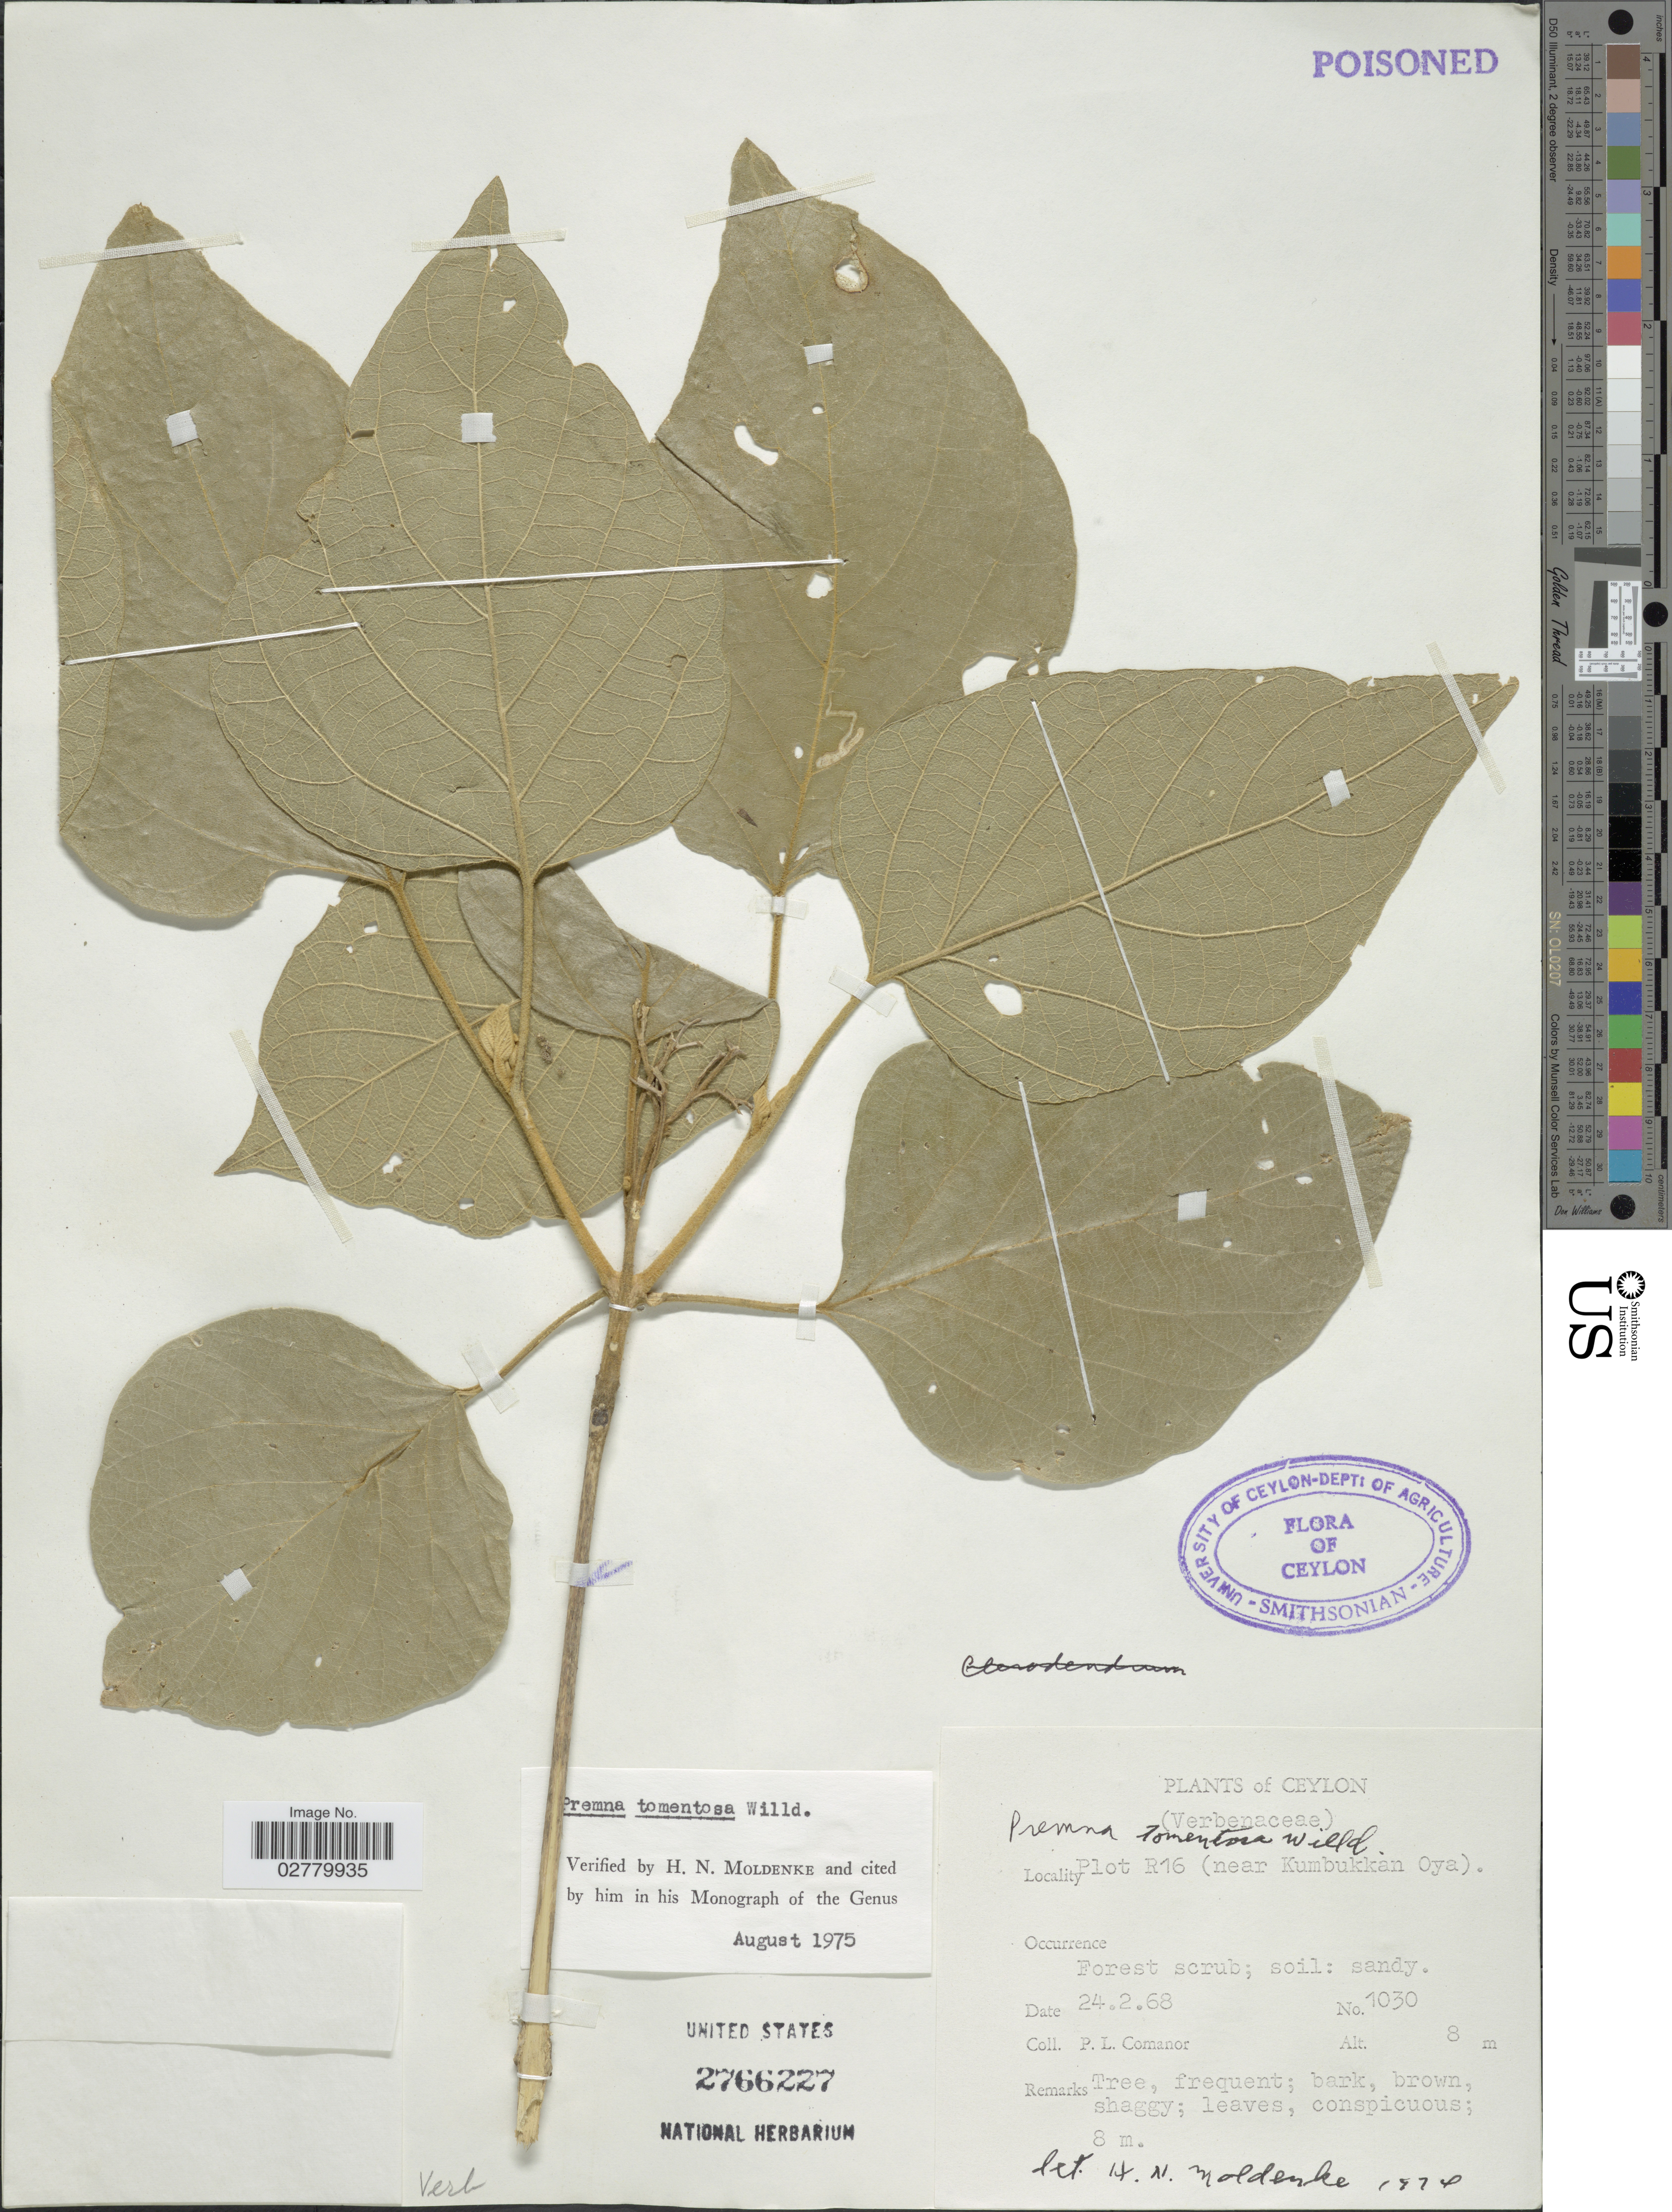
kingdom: Plantae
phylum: Tracheophyta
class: Magnoliopsida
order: Lamiales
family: Lamiaceae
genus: Premna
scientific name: Premna tomentosa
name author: Willd.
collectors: P. Comanor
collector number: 1030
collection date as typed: Transcribed d/m/y: 24/2/68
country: Sri Lanka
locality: Ceylon. Plot R16 (near Kumbukkan Oya).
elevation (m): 8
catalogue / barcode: US 2766227